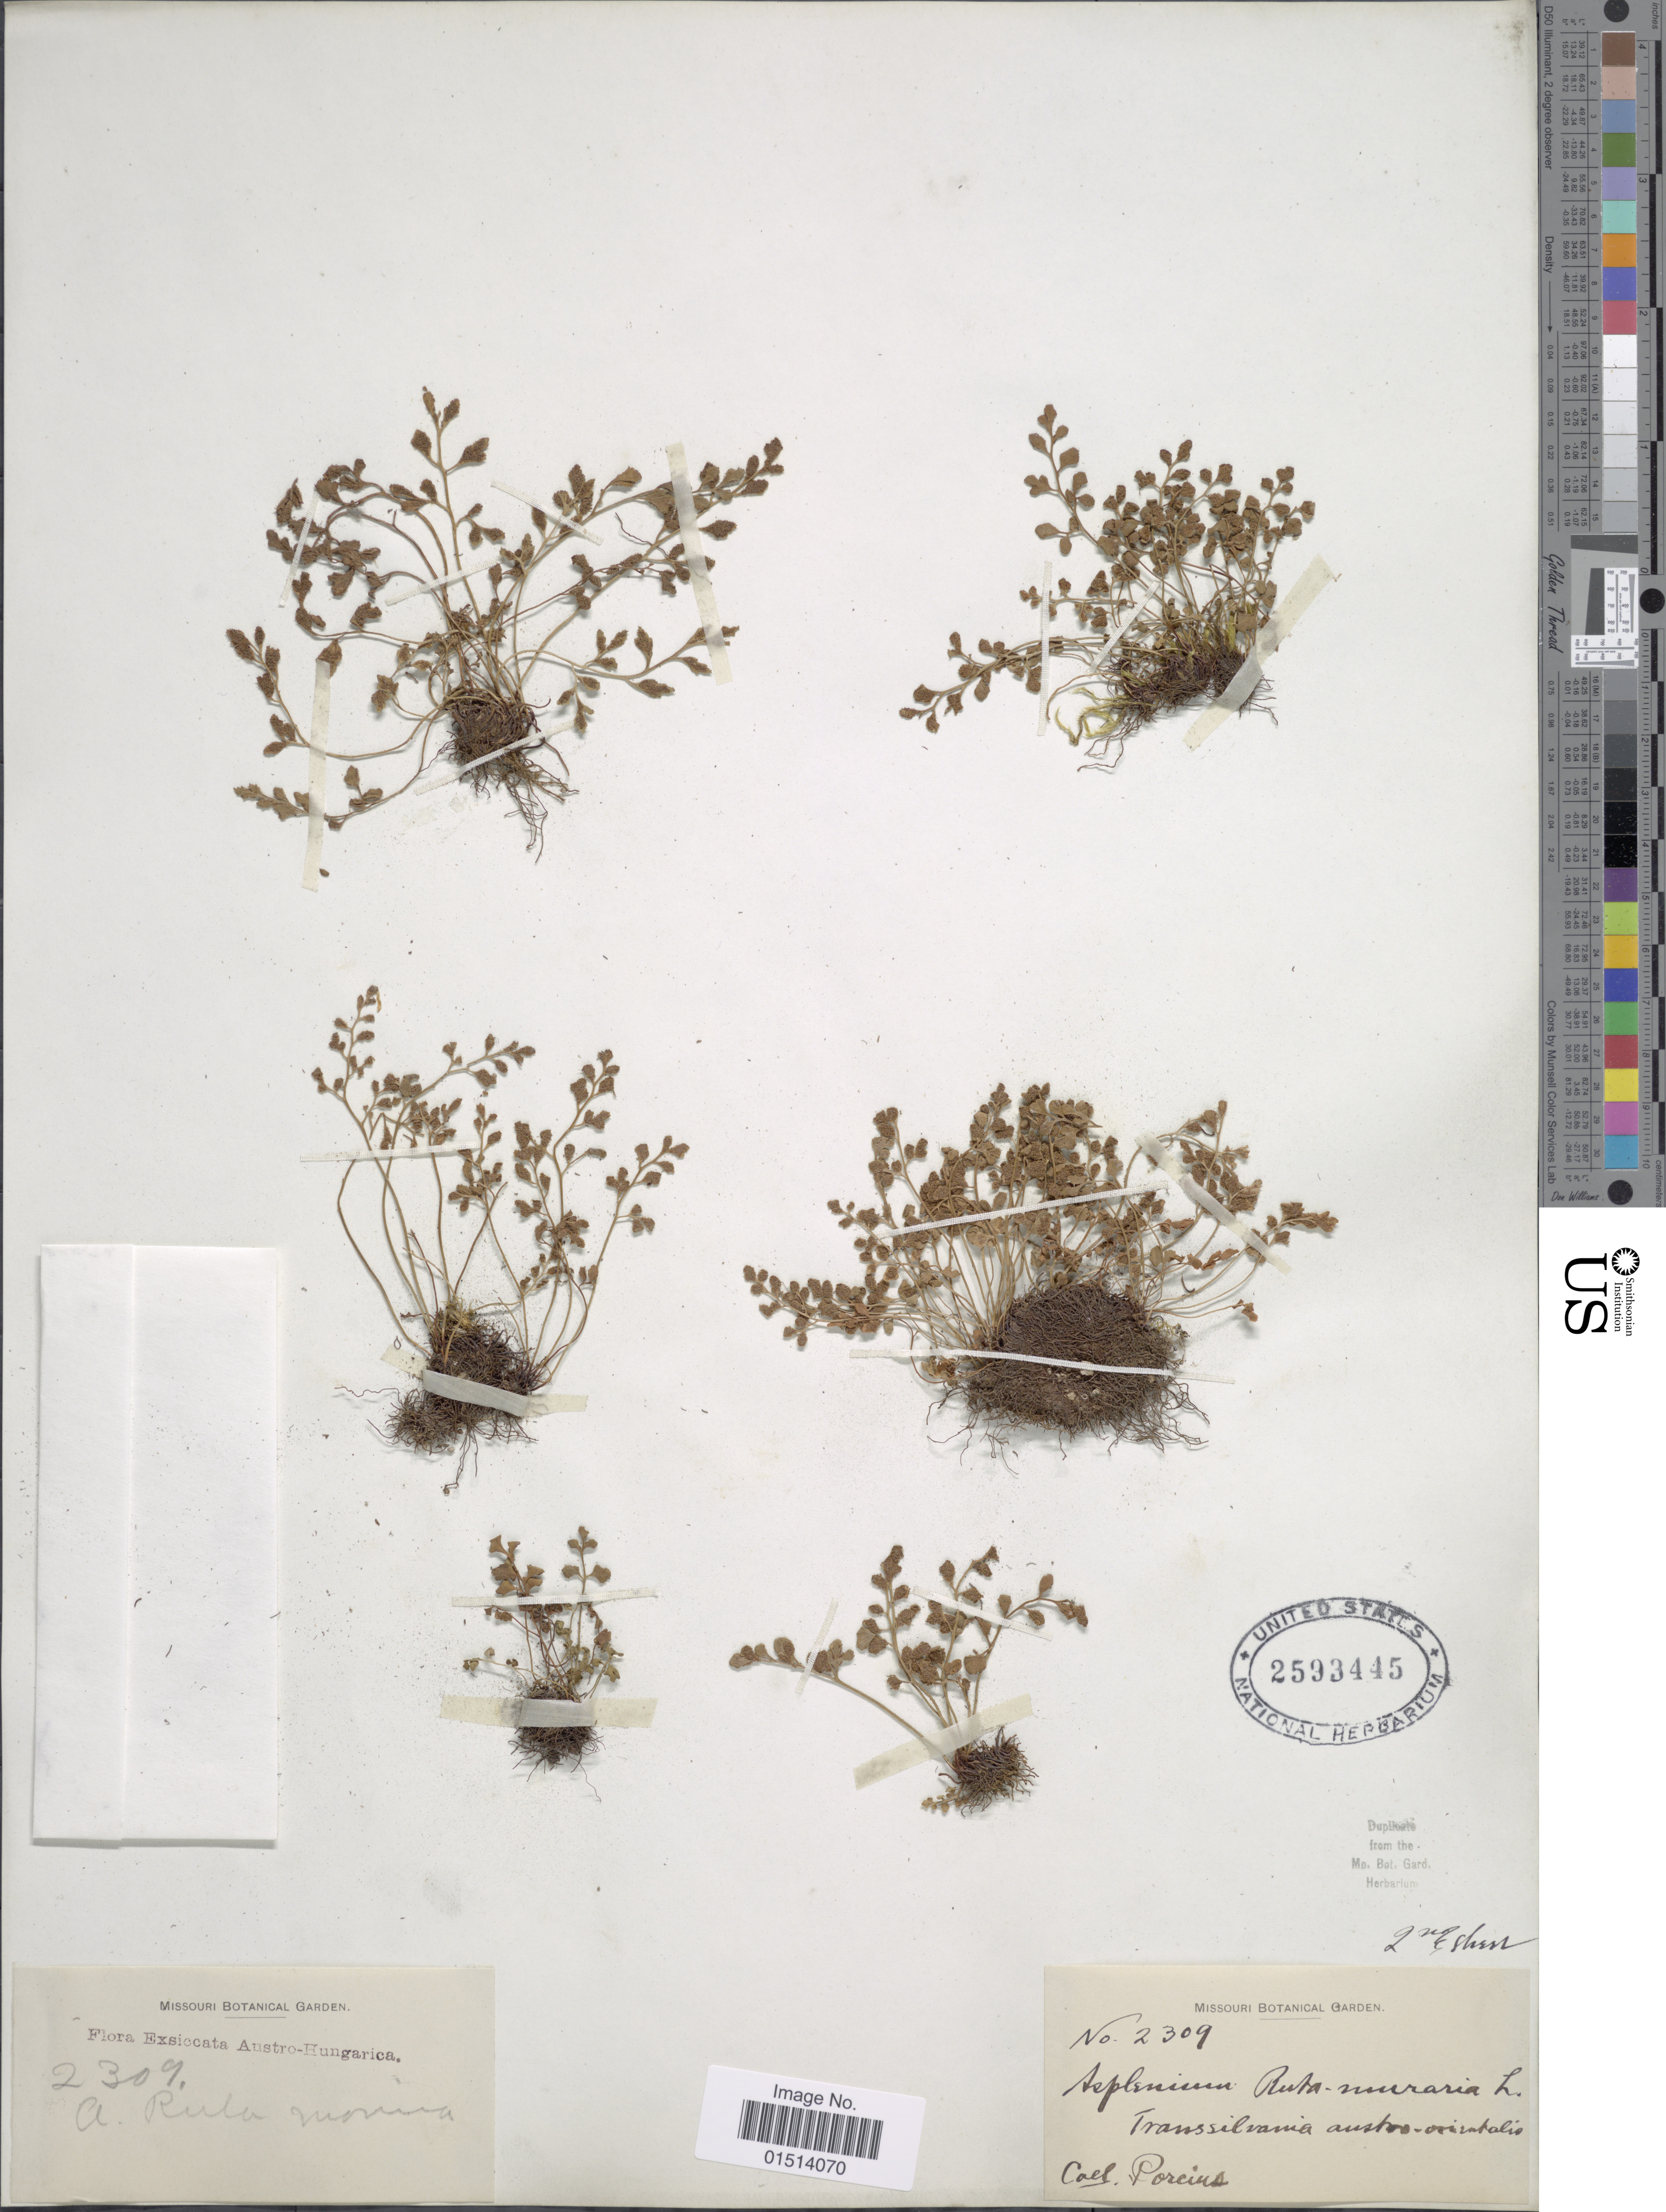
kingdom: Plantae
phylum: Tracheophyta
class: Polypodiopsida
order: Polypodiales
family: Aspleniaceae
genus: Asplenium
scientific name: Asplenium ruta-muraria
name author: L.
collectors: F. Porcius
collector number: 2309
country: Hungary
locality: Austro-Hungarica, Transsilvania austro-orsimbalio [interpreted]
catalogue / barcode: US 2593445